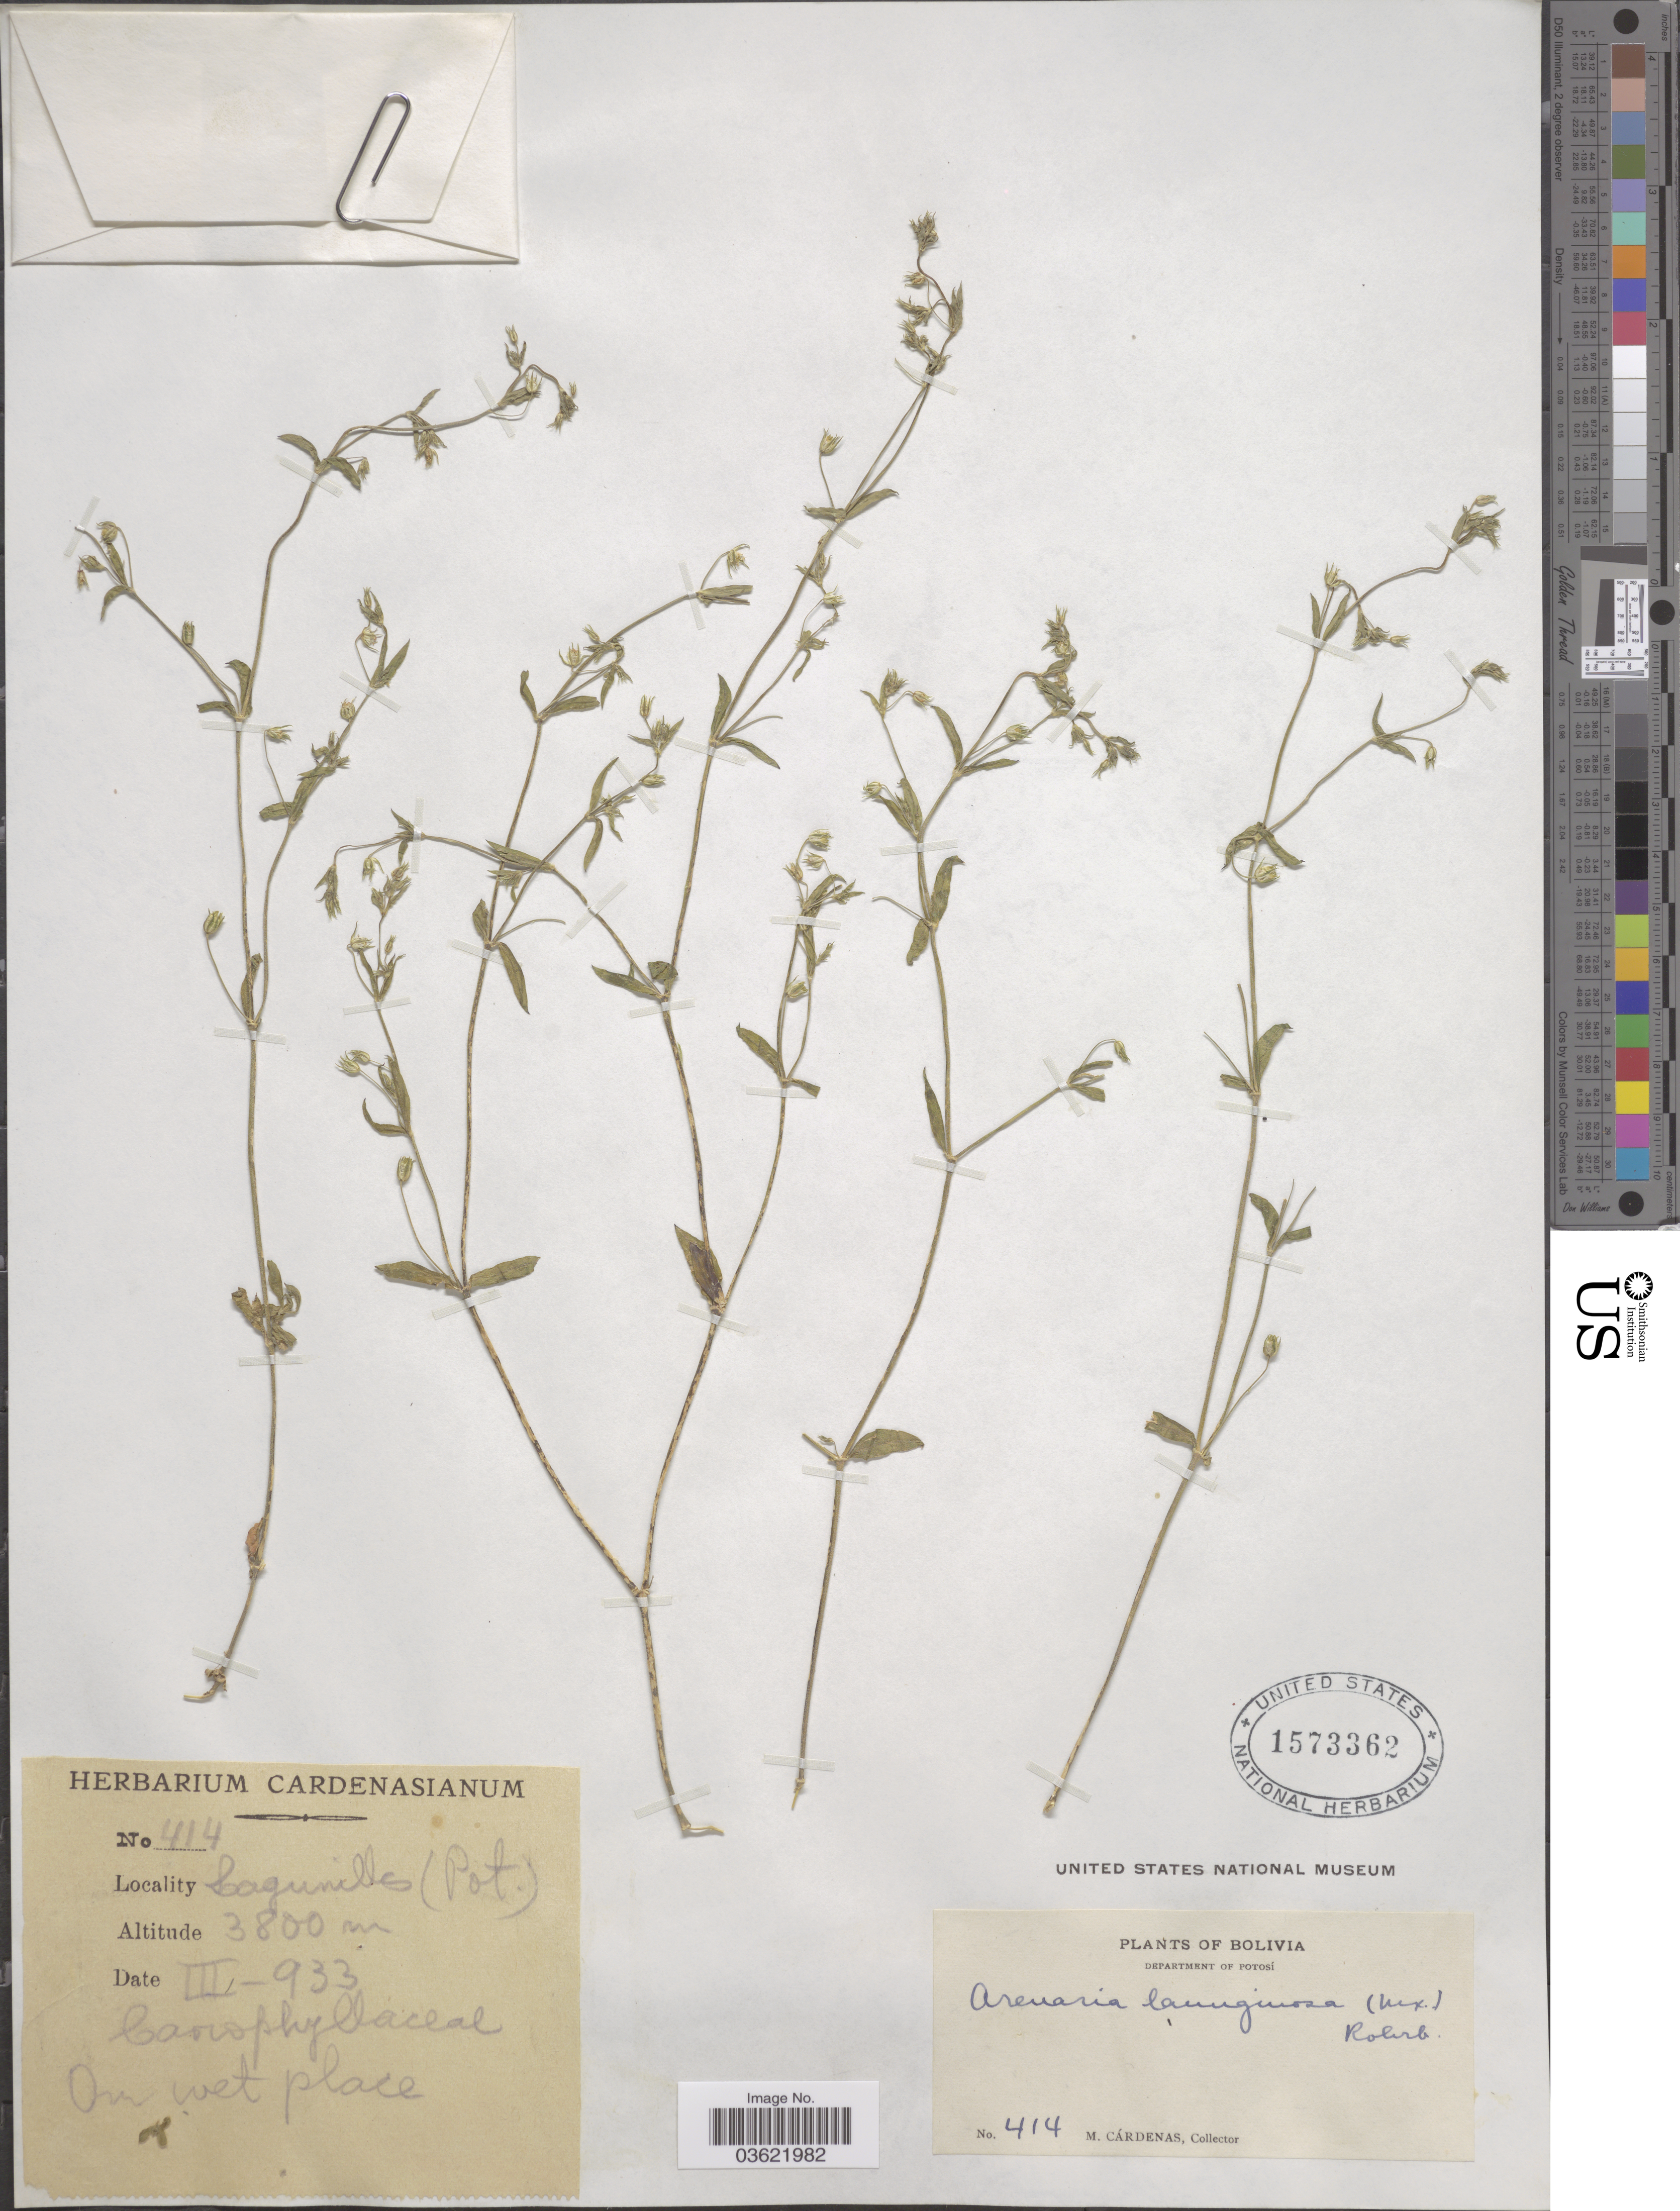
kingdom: Plantae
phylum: Tracheophyta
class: Magnoliopsida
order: Caryophyllales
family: Caryophyllaceae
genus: Arenaria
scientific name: Arenaria lanuginosa var. megalantha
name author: Rohrb.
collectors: M. Cárdenas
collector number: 414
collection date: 1933-03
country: Bolivia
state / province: Potosi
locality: Lagunillos. Department of Potosi.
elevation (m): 3800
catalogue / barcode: US 1573362